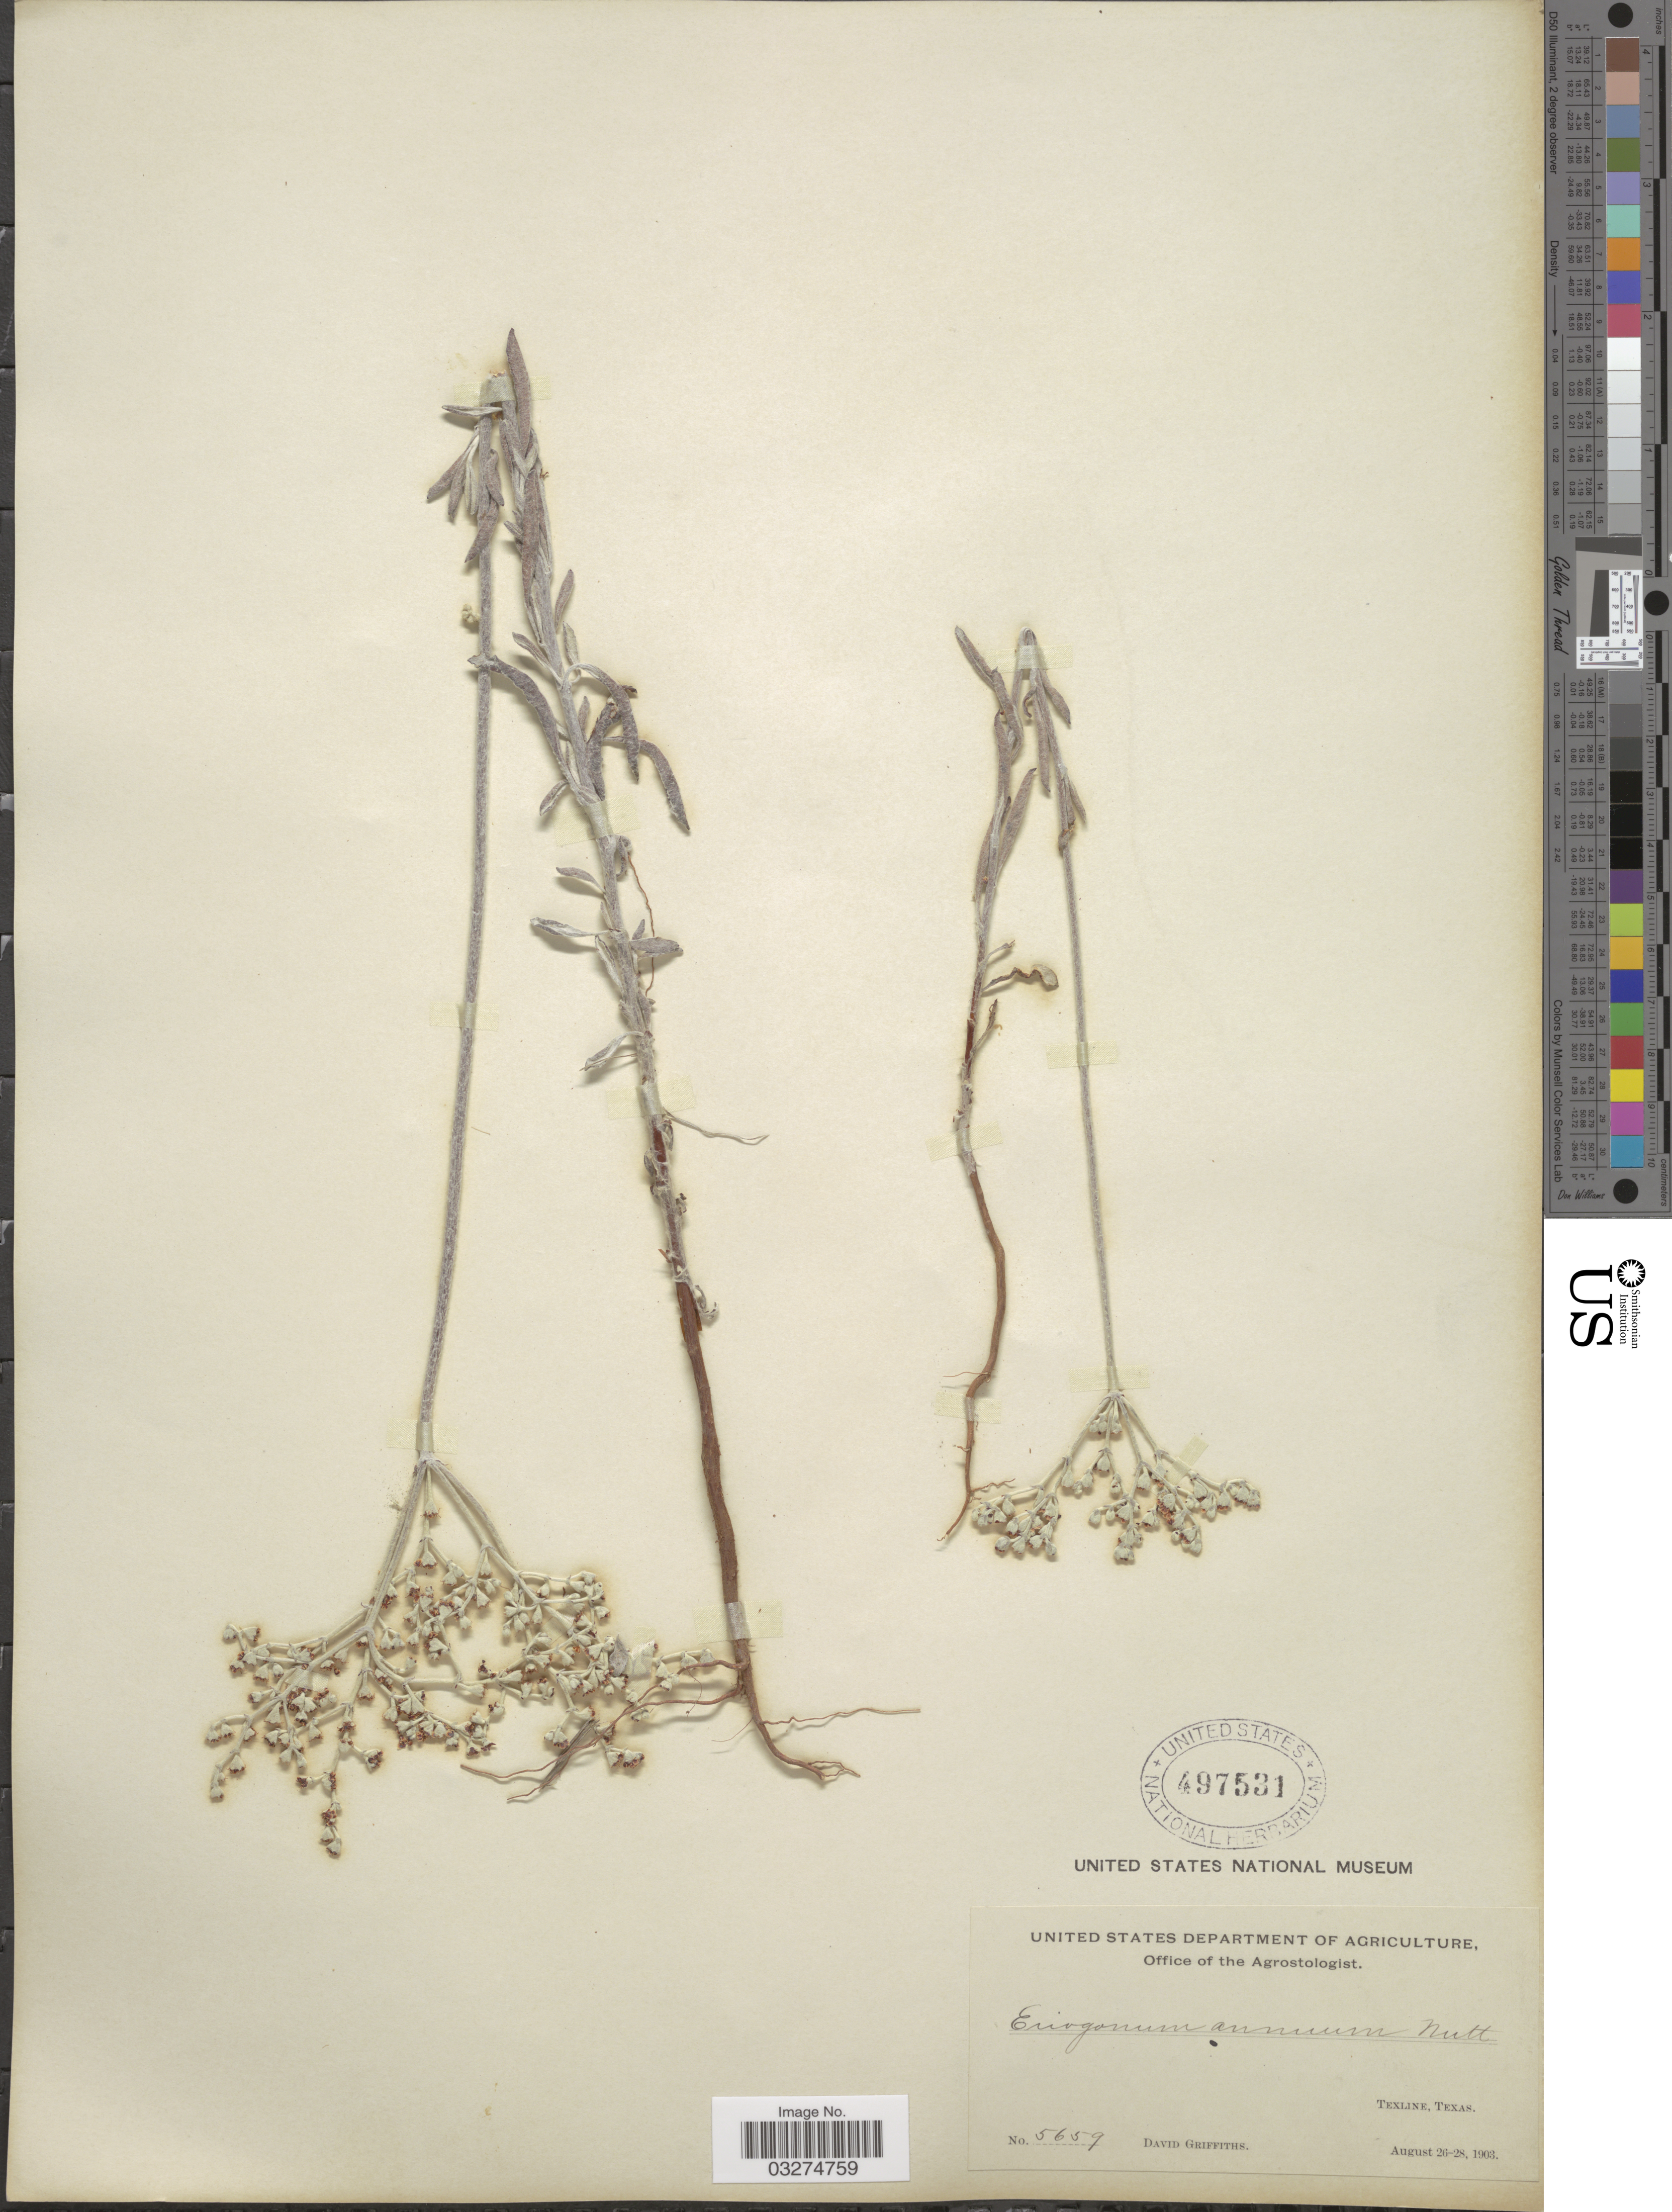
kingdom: Plantae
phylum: Tracheophyta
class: Magnoliopsida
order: Caryophyllales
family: Polygonaceae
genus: Eriogonum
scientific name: Eriogonum annuum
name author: Nutt.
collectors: D. Griffiths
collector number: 5659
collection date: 1903-08-26/1903-08-28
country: United States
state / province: Texas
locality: Texline.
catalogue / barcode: US 497531